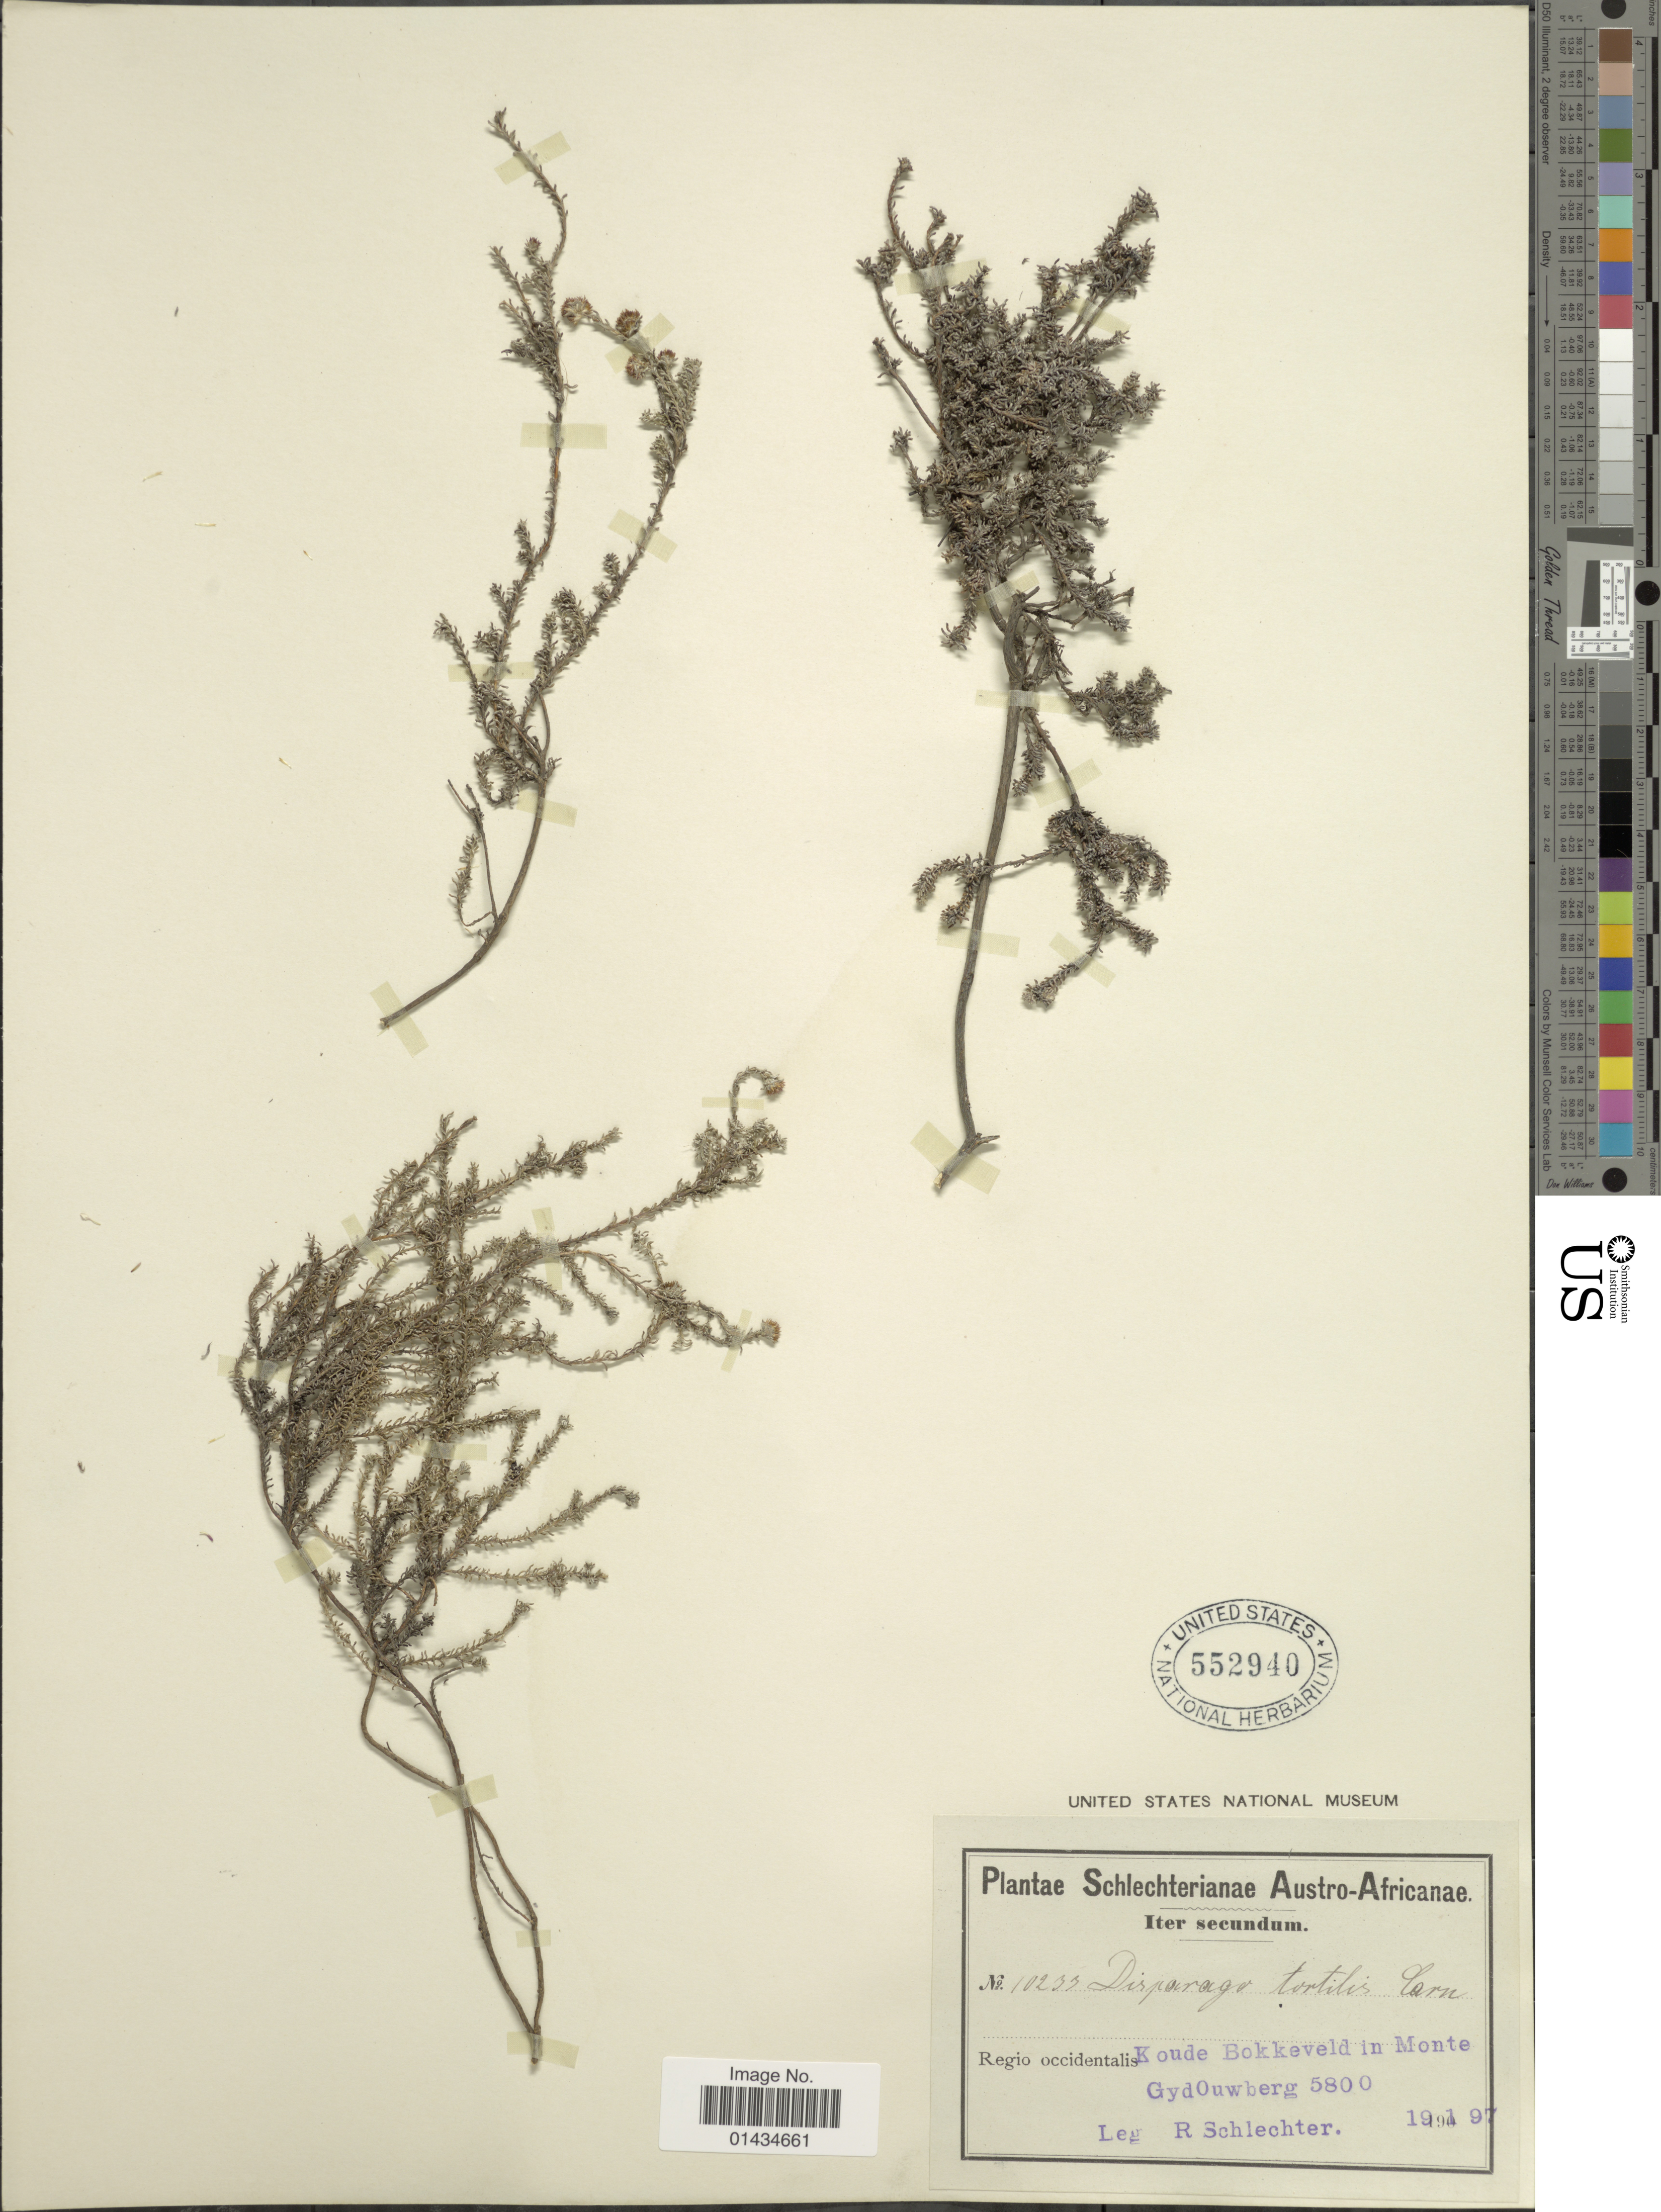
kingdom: Plantae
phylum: Tracheophyta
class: Magnoliopsida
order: Asterales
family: Asteraceae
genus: Disparago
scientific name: Disparago tortilis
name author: (DC.) Sch. Bip.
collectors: F. R. R. Schlechter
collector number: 10233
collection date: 1997-01-19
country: South Africa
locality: Austro-Africanae, regio occidentale Koude Bokkeveld in Monte Gydouwberg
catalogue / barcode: US 552940